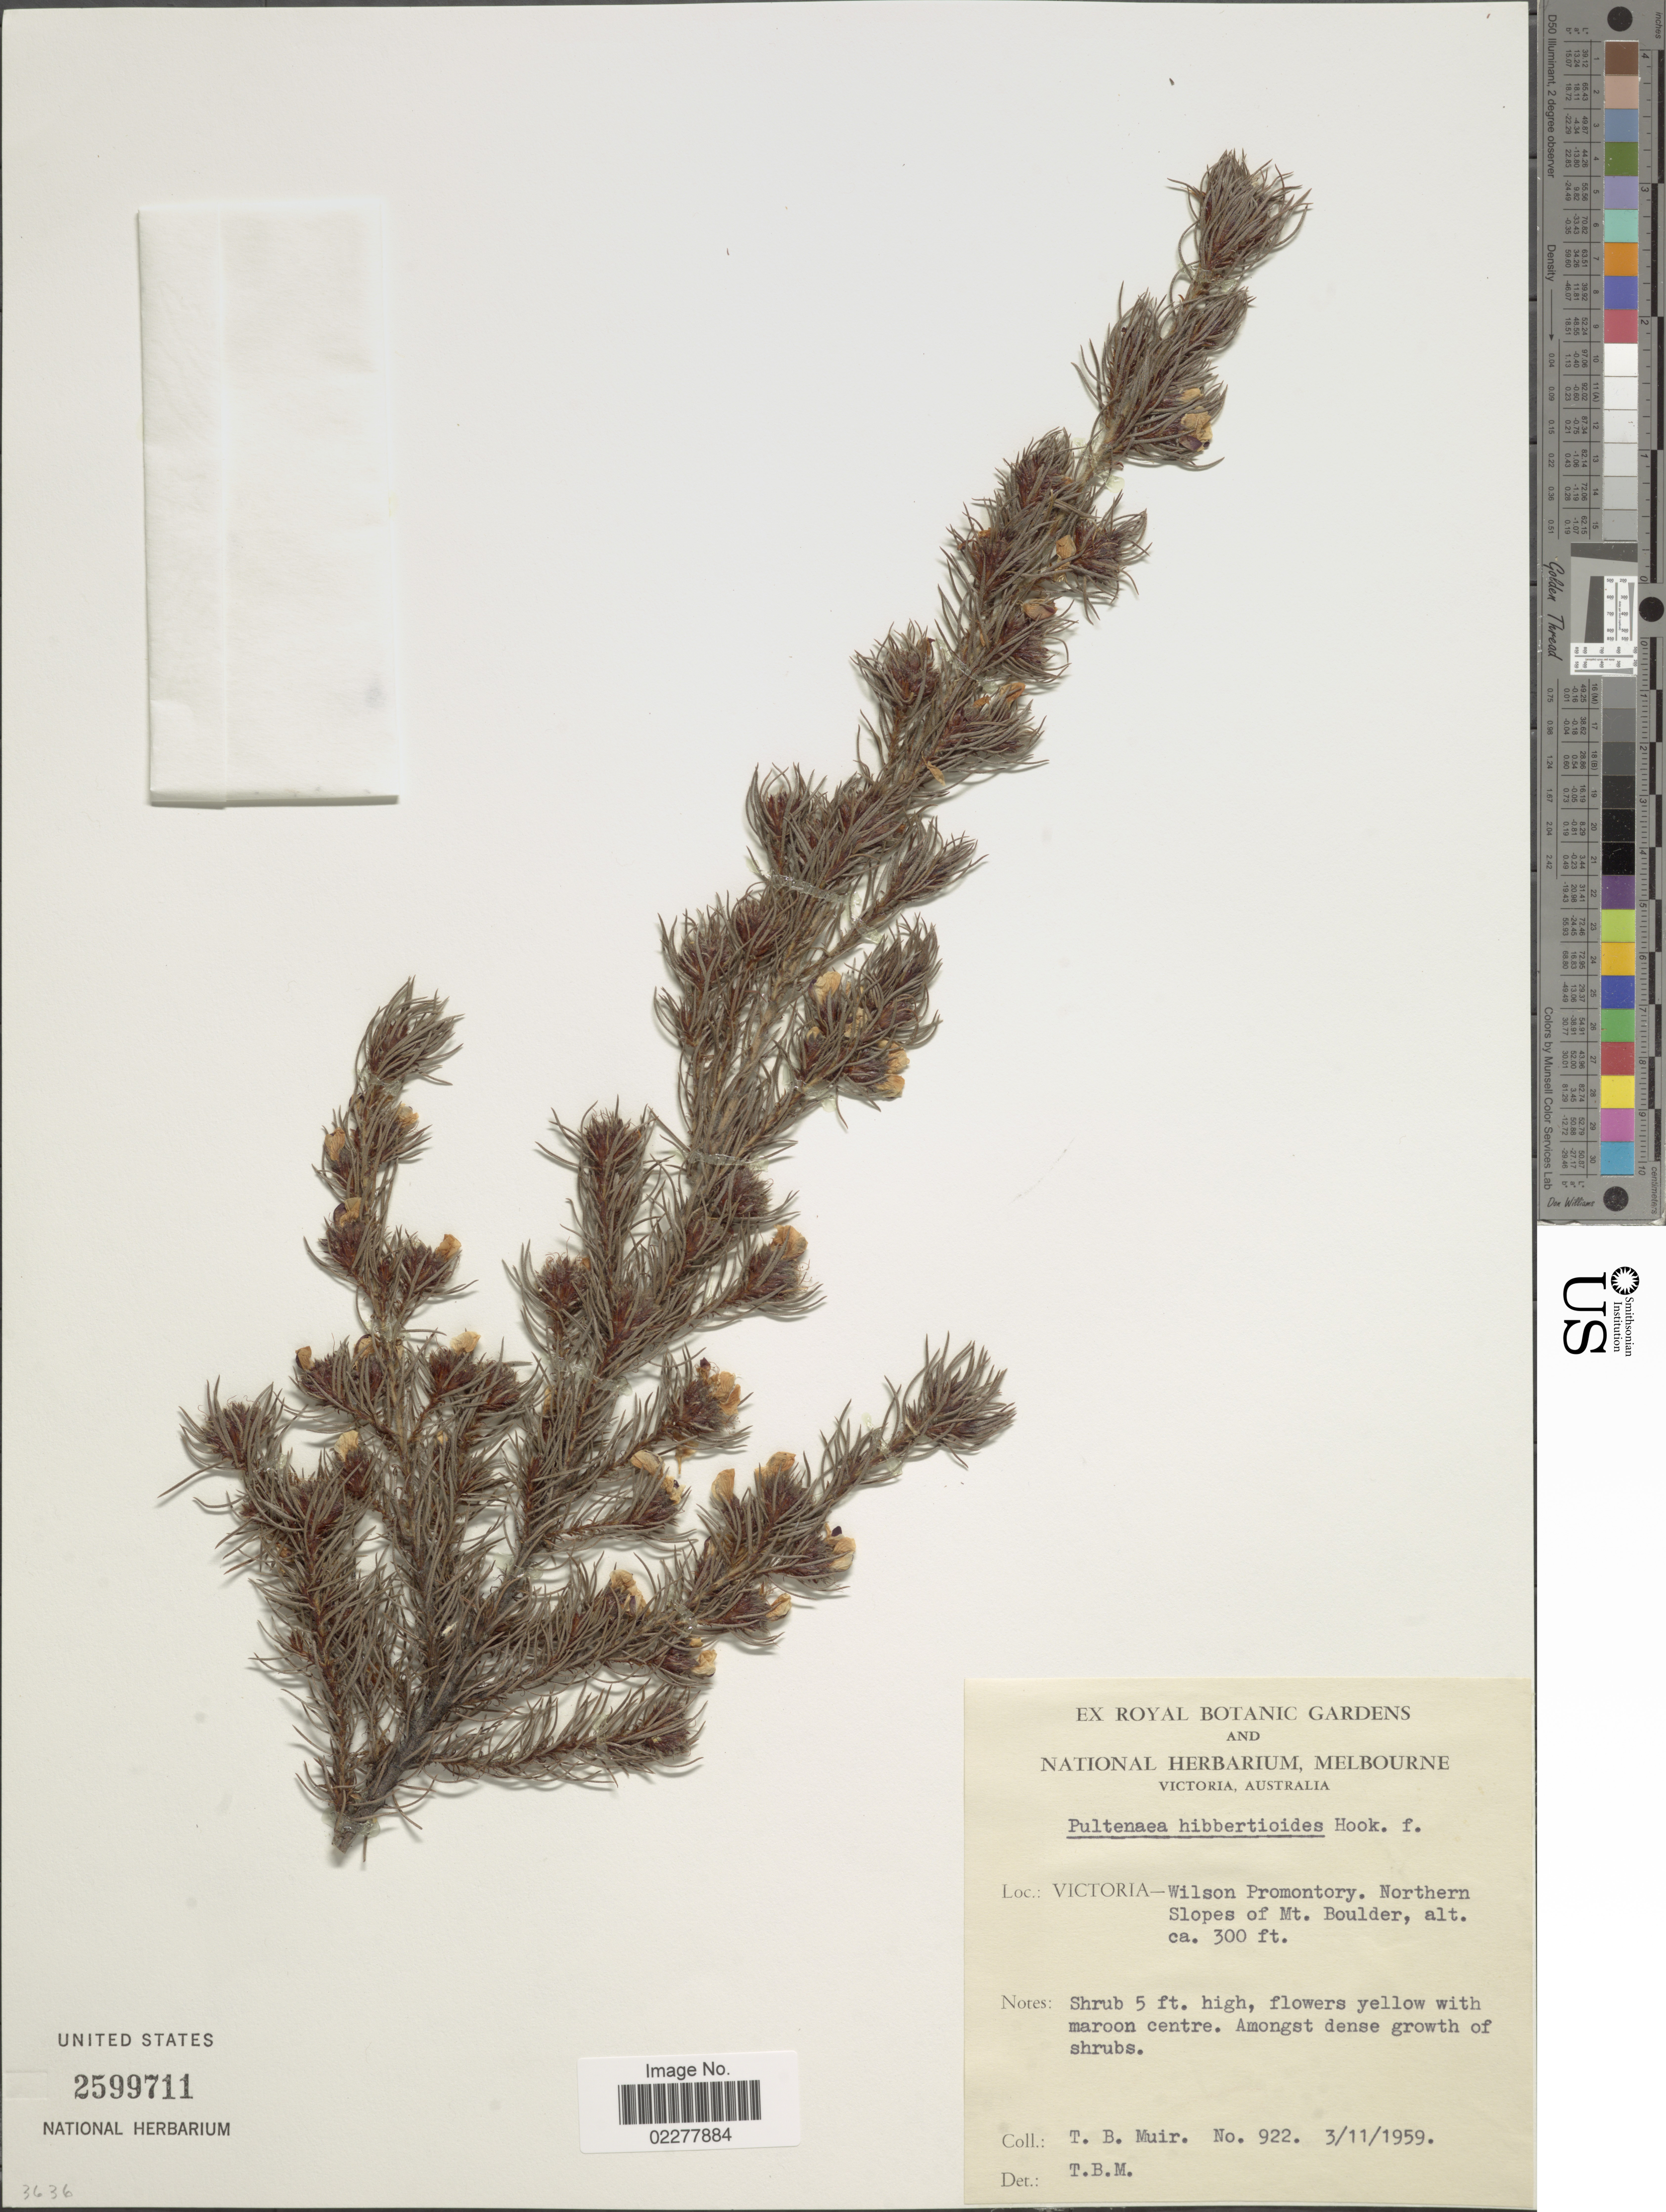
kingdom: Plantae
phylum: Tracheophyta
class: Magnoliopsida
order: Fabales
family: Fabaceae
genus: Pultenaea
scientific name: Pultenaea hibbertioides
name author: Hook. f.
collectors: T. Muir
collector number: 922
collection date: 1959-11-03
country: Australia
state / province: Victoria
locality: Victoria - Wilson Promontory. Northern Slopes of Mt, Boulder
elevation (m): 91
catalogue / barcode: US 2599711